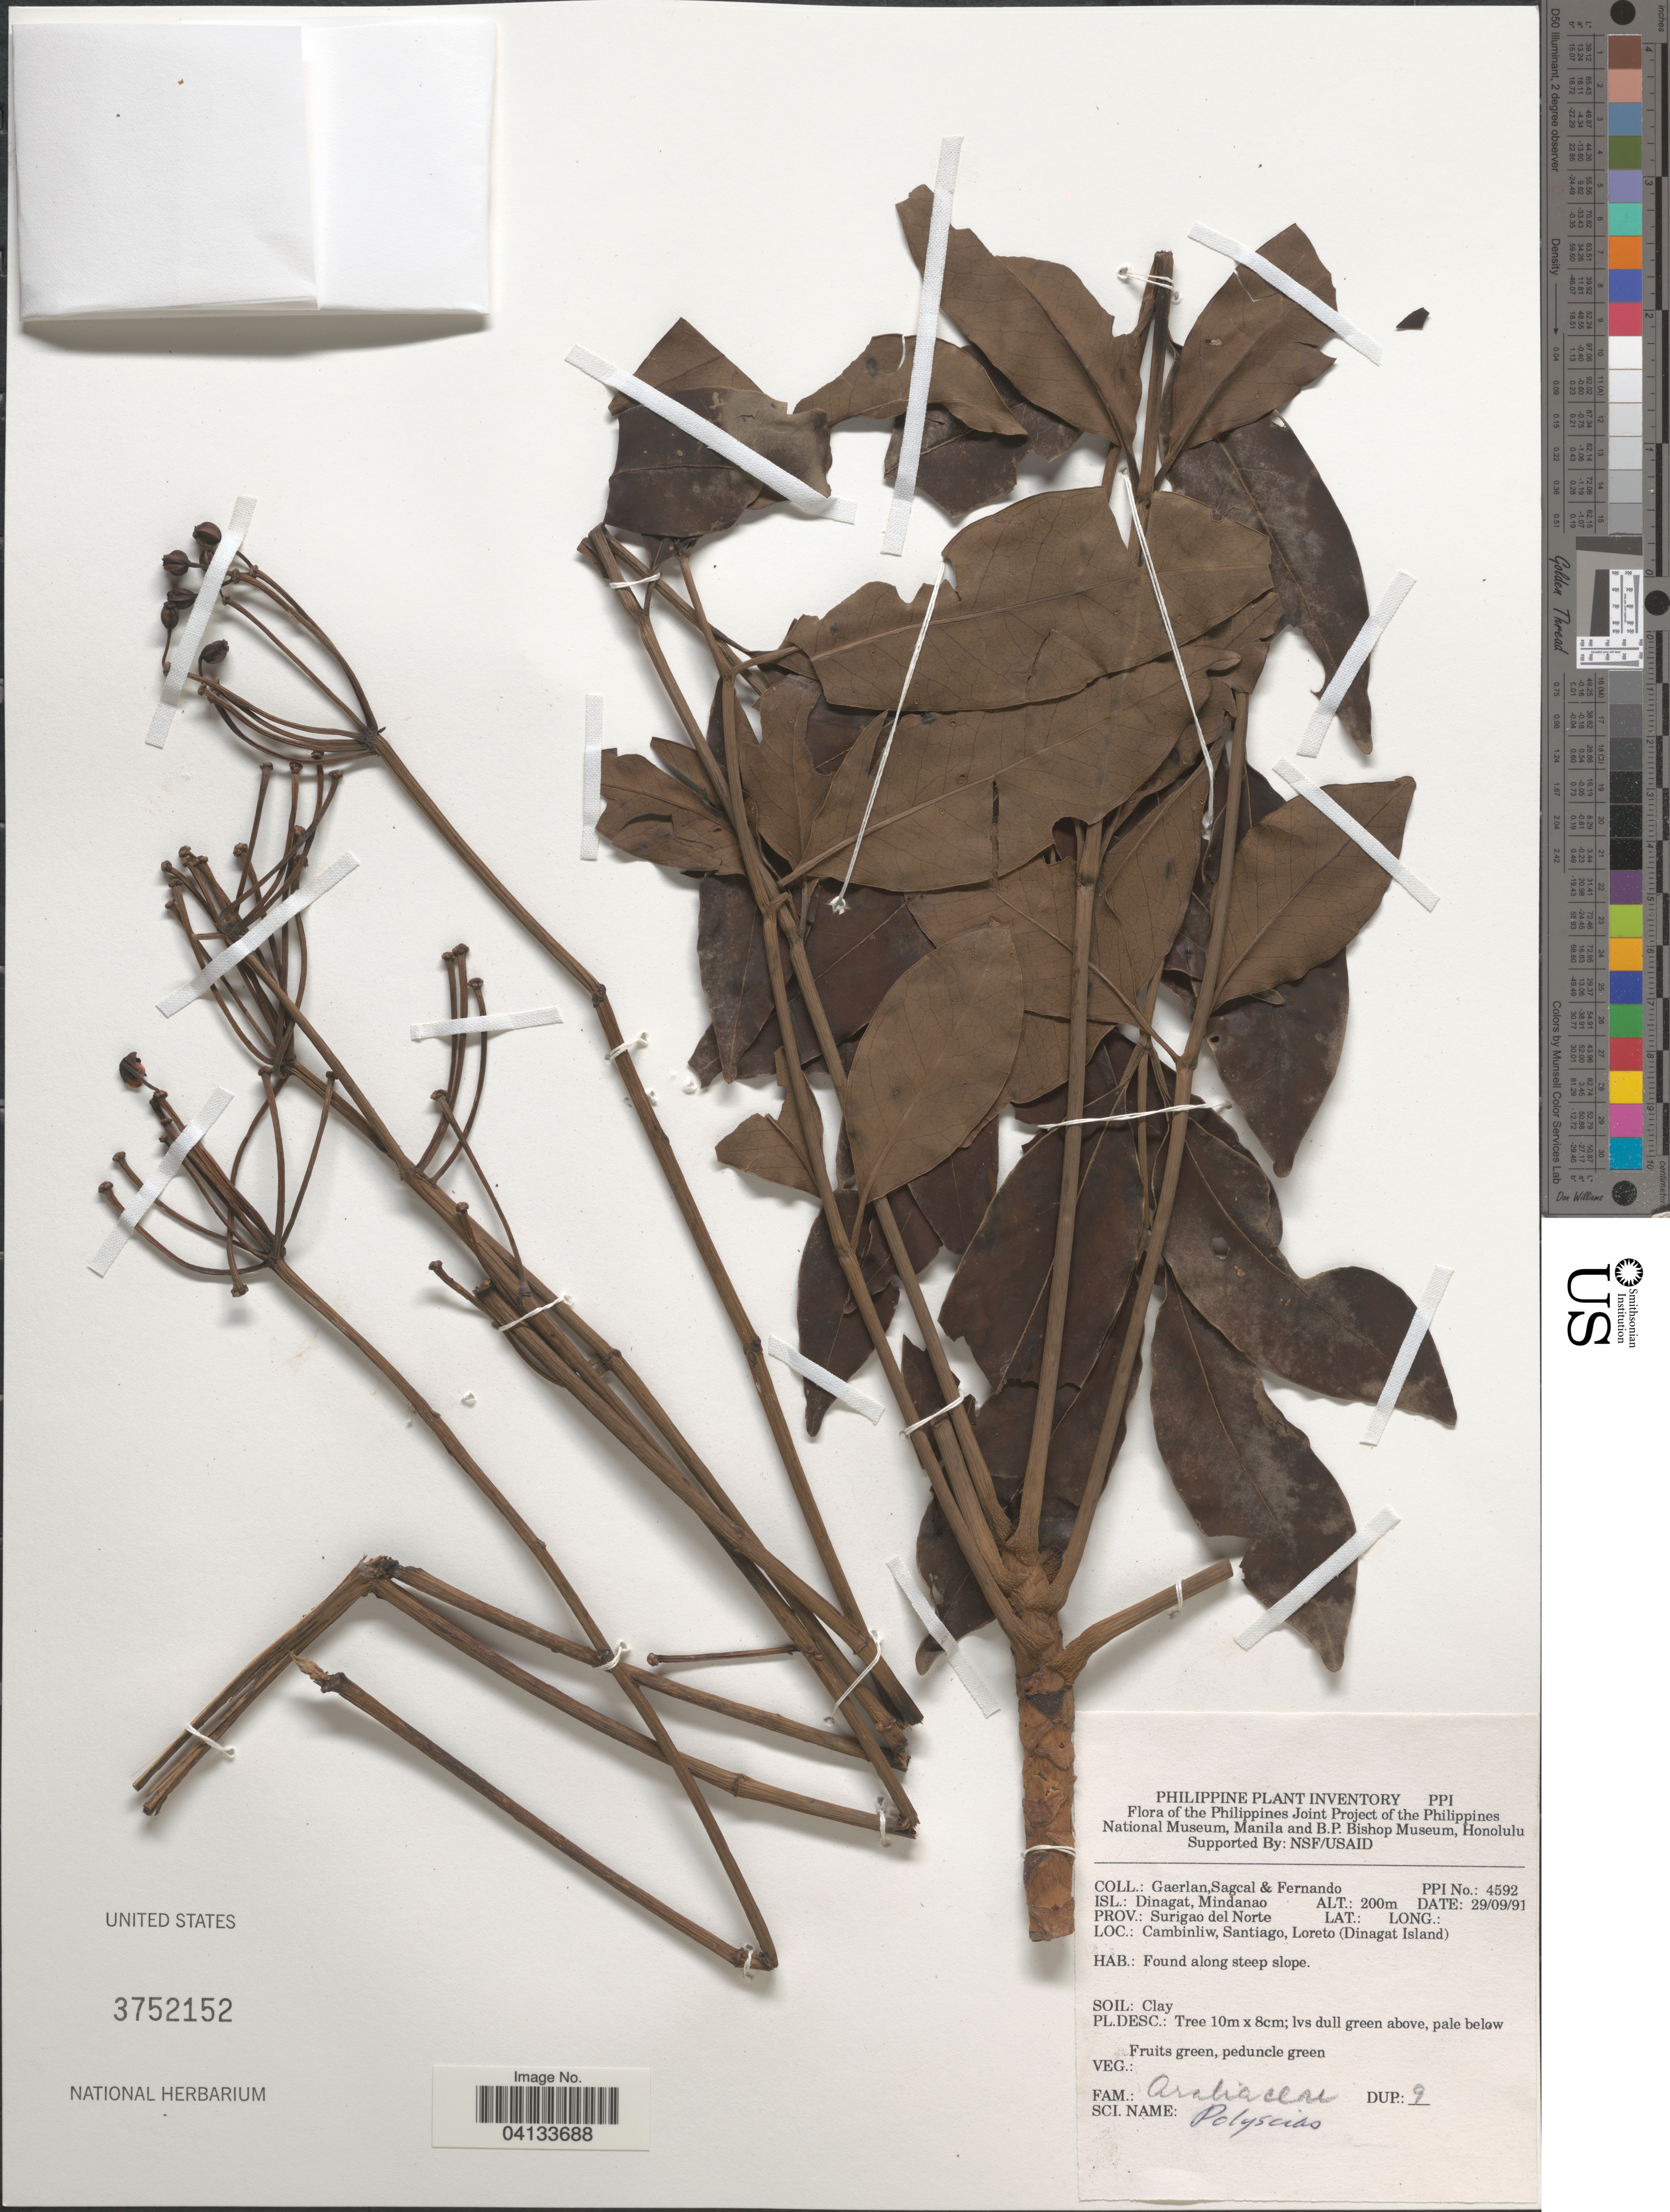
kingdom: Plantae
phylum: Tracheophyta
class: Magnoliopsida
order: Apiales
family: Araliaceae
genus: Polyscias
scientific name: Polyscias sp.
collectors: Gaerlan, E. Sagcal & -- Fernando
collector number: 4592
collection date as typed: Transcribed d/m/y: 29/9/91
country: Philippines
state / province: Caraga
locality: Isl.: Dinagat, Mindanao. Prov.: Surigao del Norte. Cambinliw, Santiago, Loreto (Dinagat Island).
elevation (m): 200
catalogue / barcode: US 3752152